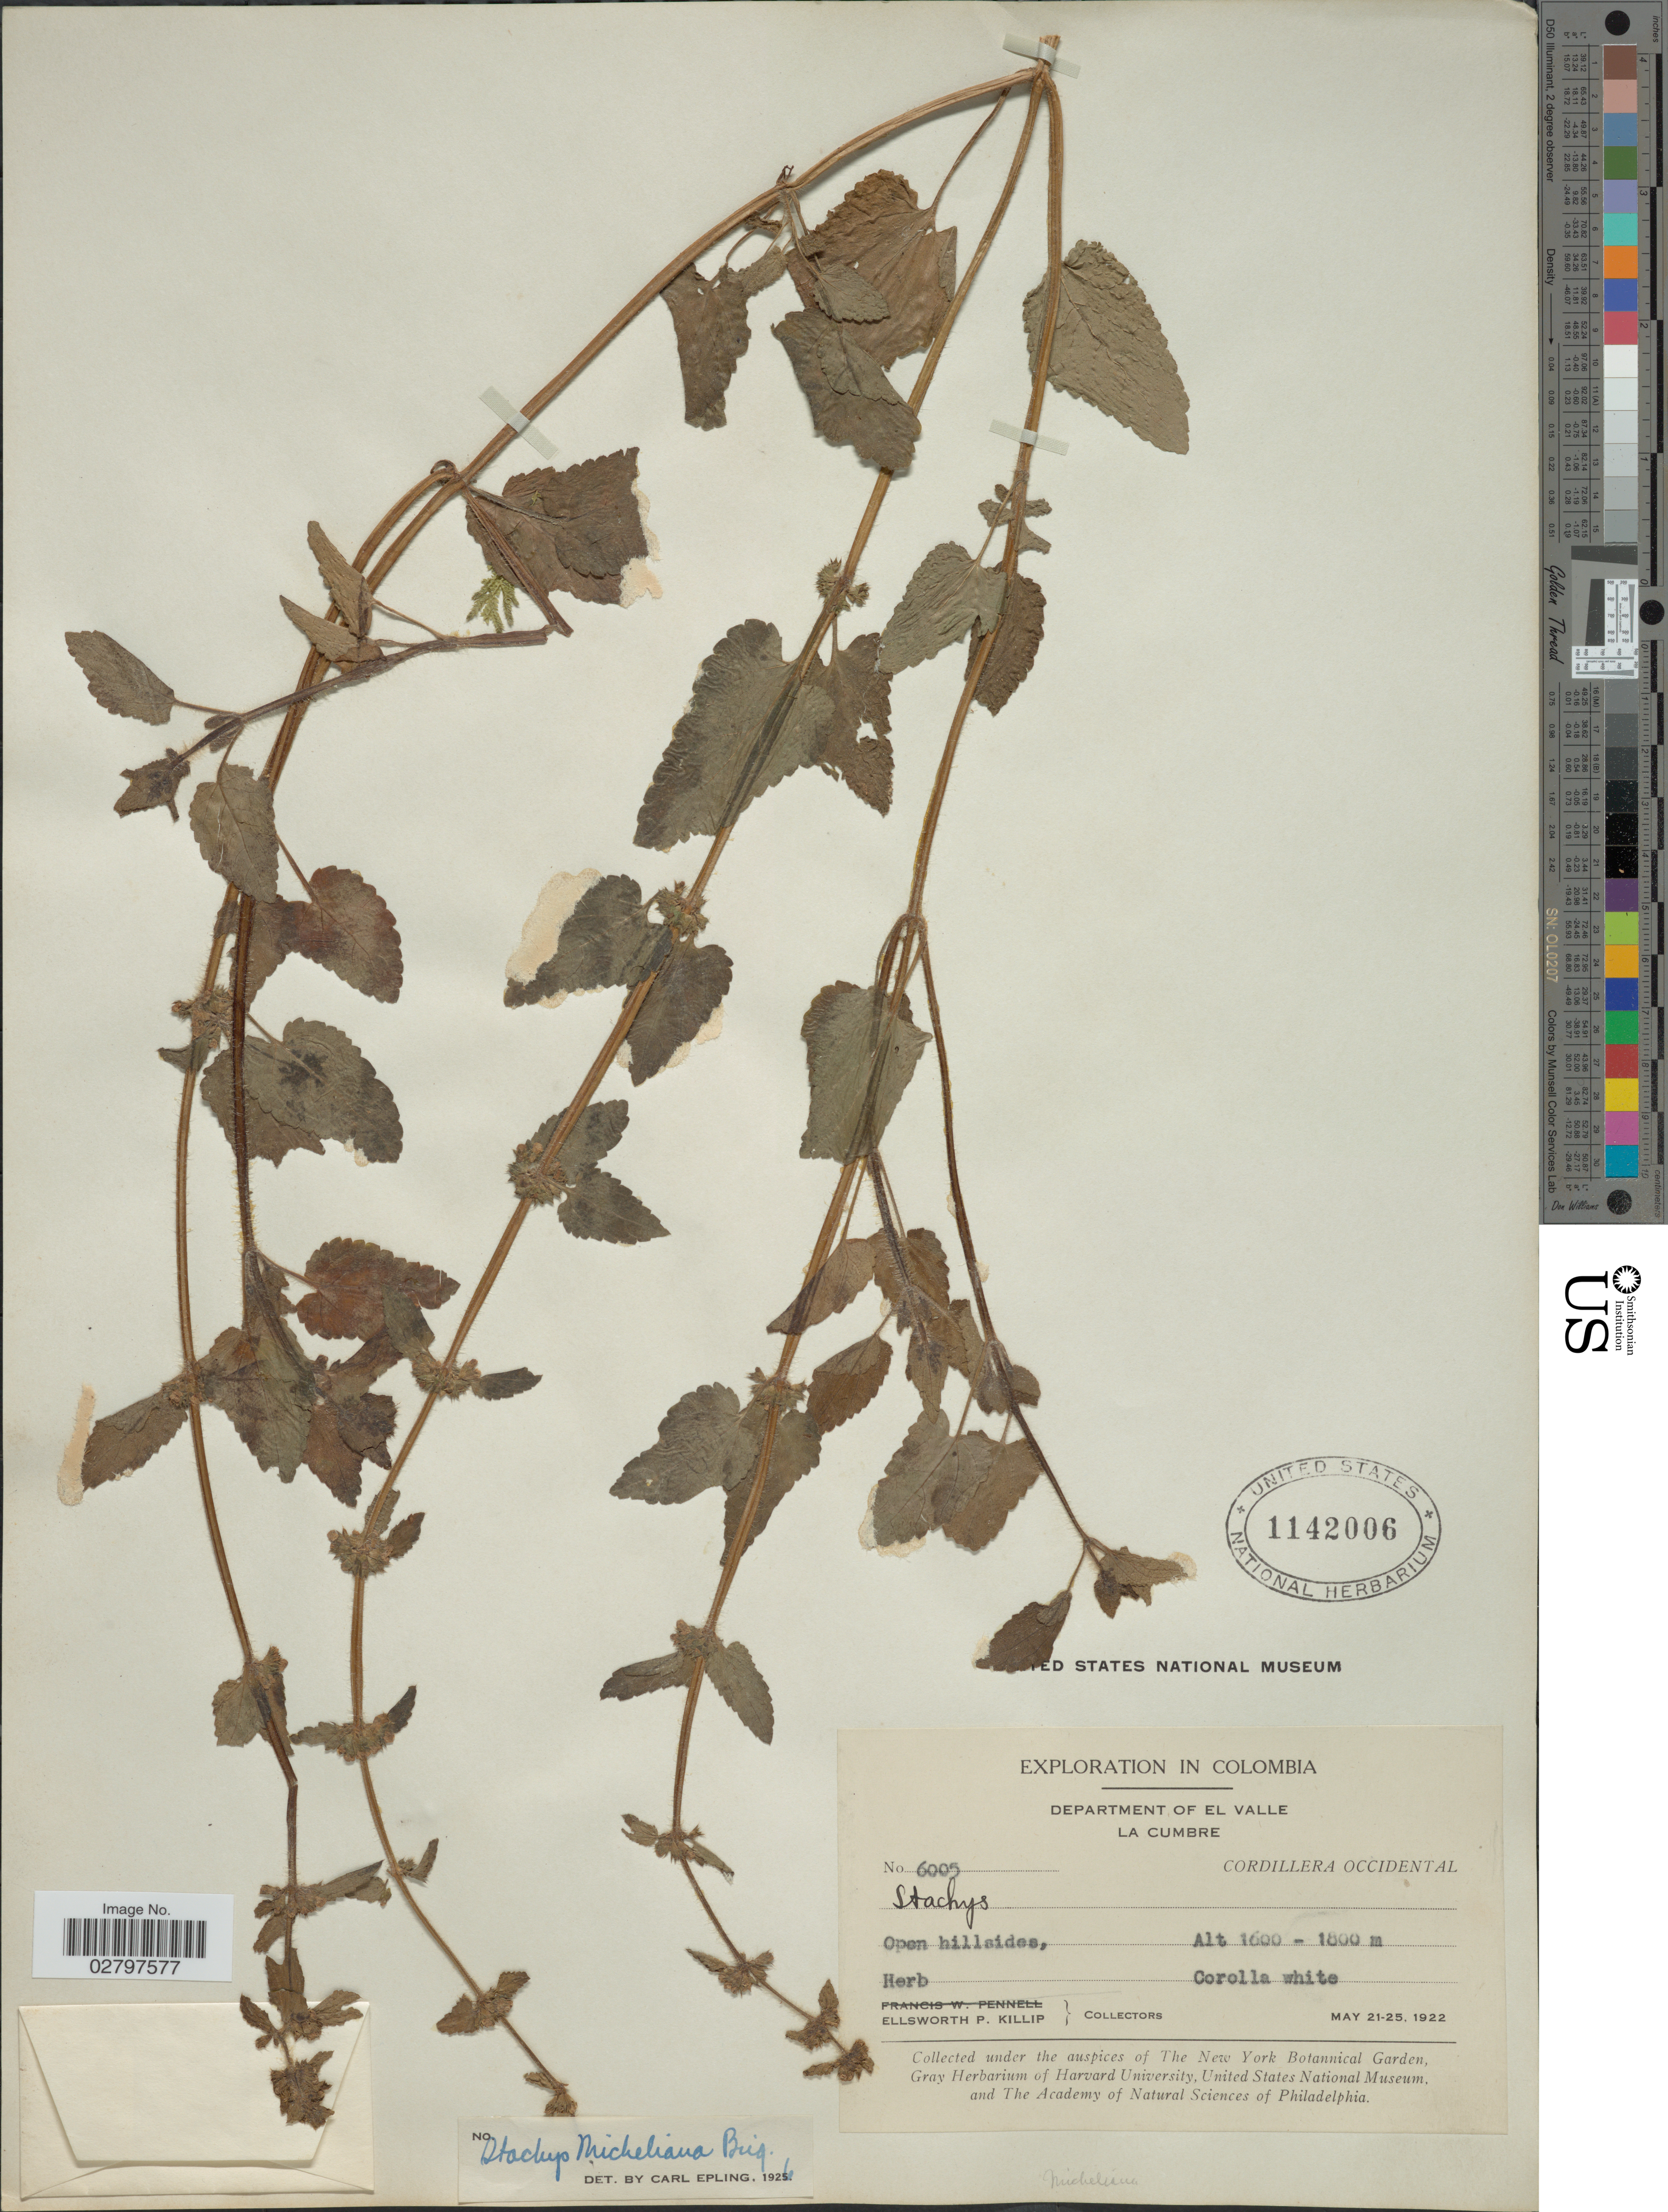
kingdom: Plantae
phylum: Tracheophyta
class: Magnoliopsida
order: Lamiales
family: Lamiaceae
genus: Stachys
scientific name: Stachys micheliana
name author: Briq. ex Micheli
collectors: E. P. Killip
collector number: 6005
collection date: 1922-05-21/1922-05-25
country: Colombia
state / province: Valle del Cauca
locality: Department of el Valle, La Cumbre, Cordillera Occidental.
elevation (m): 1600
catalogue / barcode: US 1142006